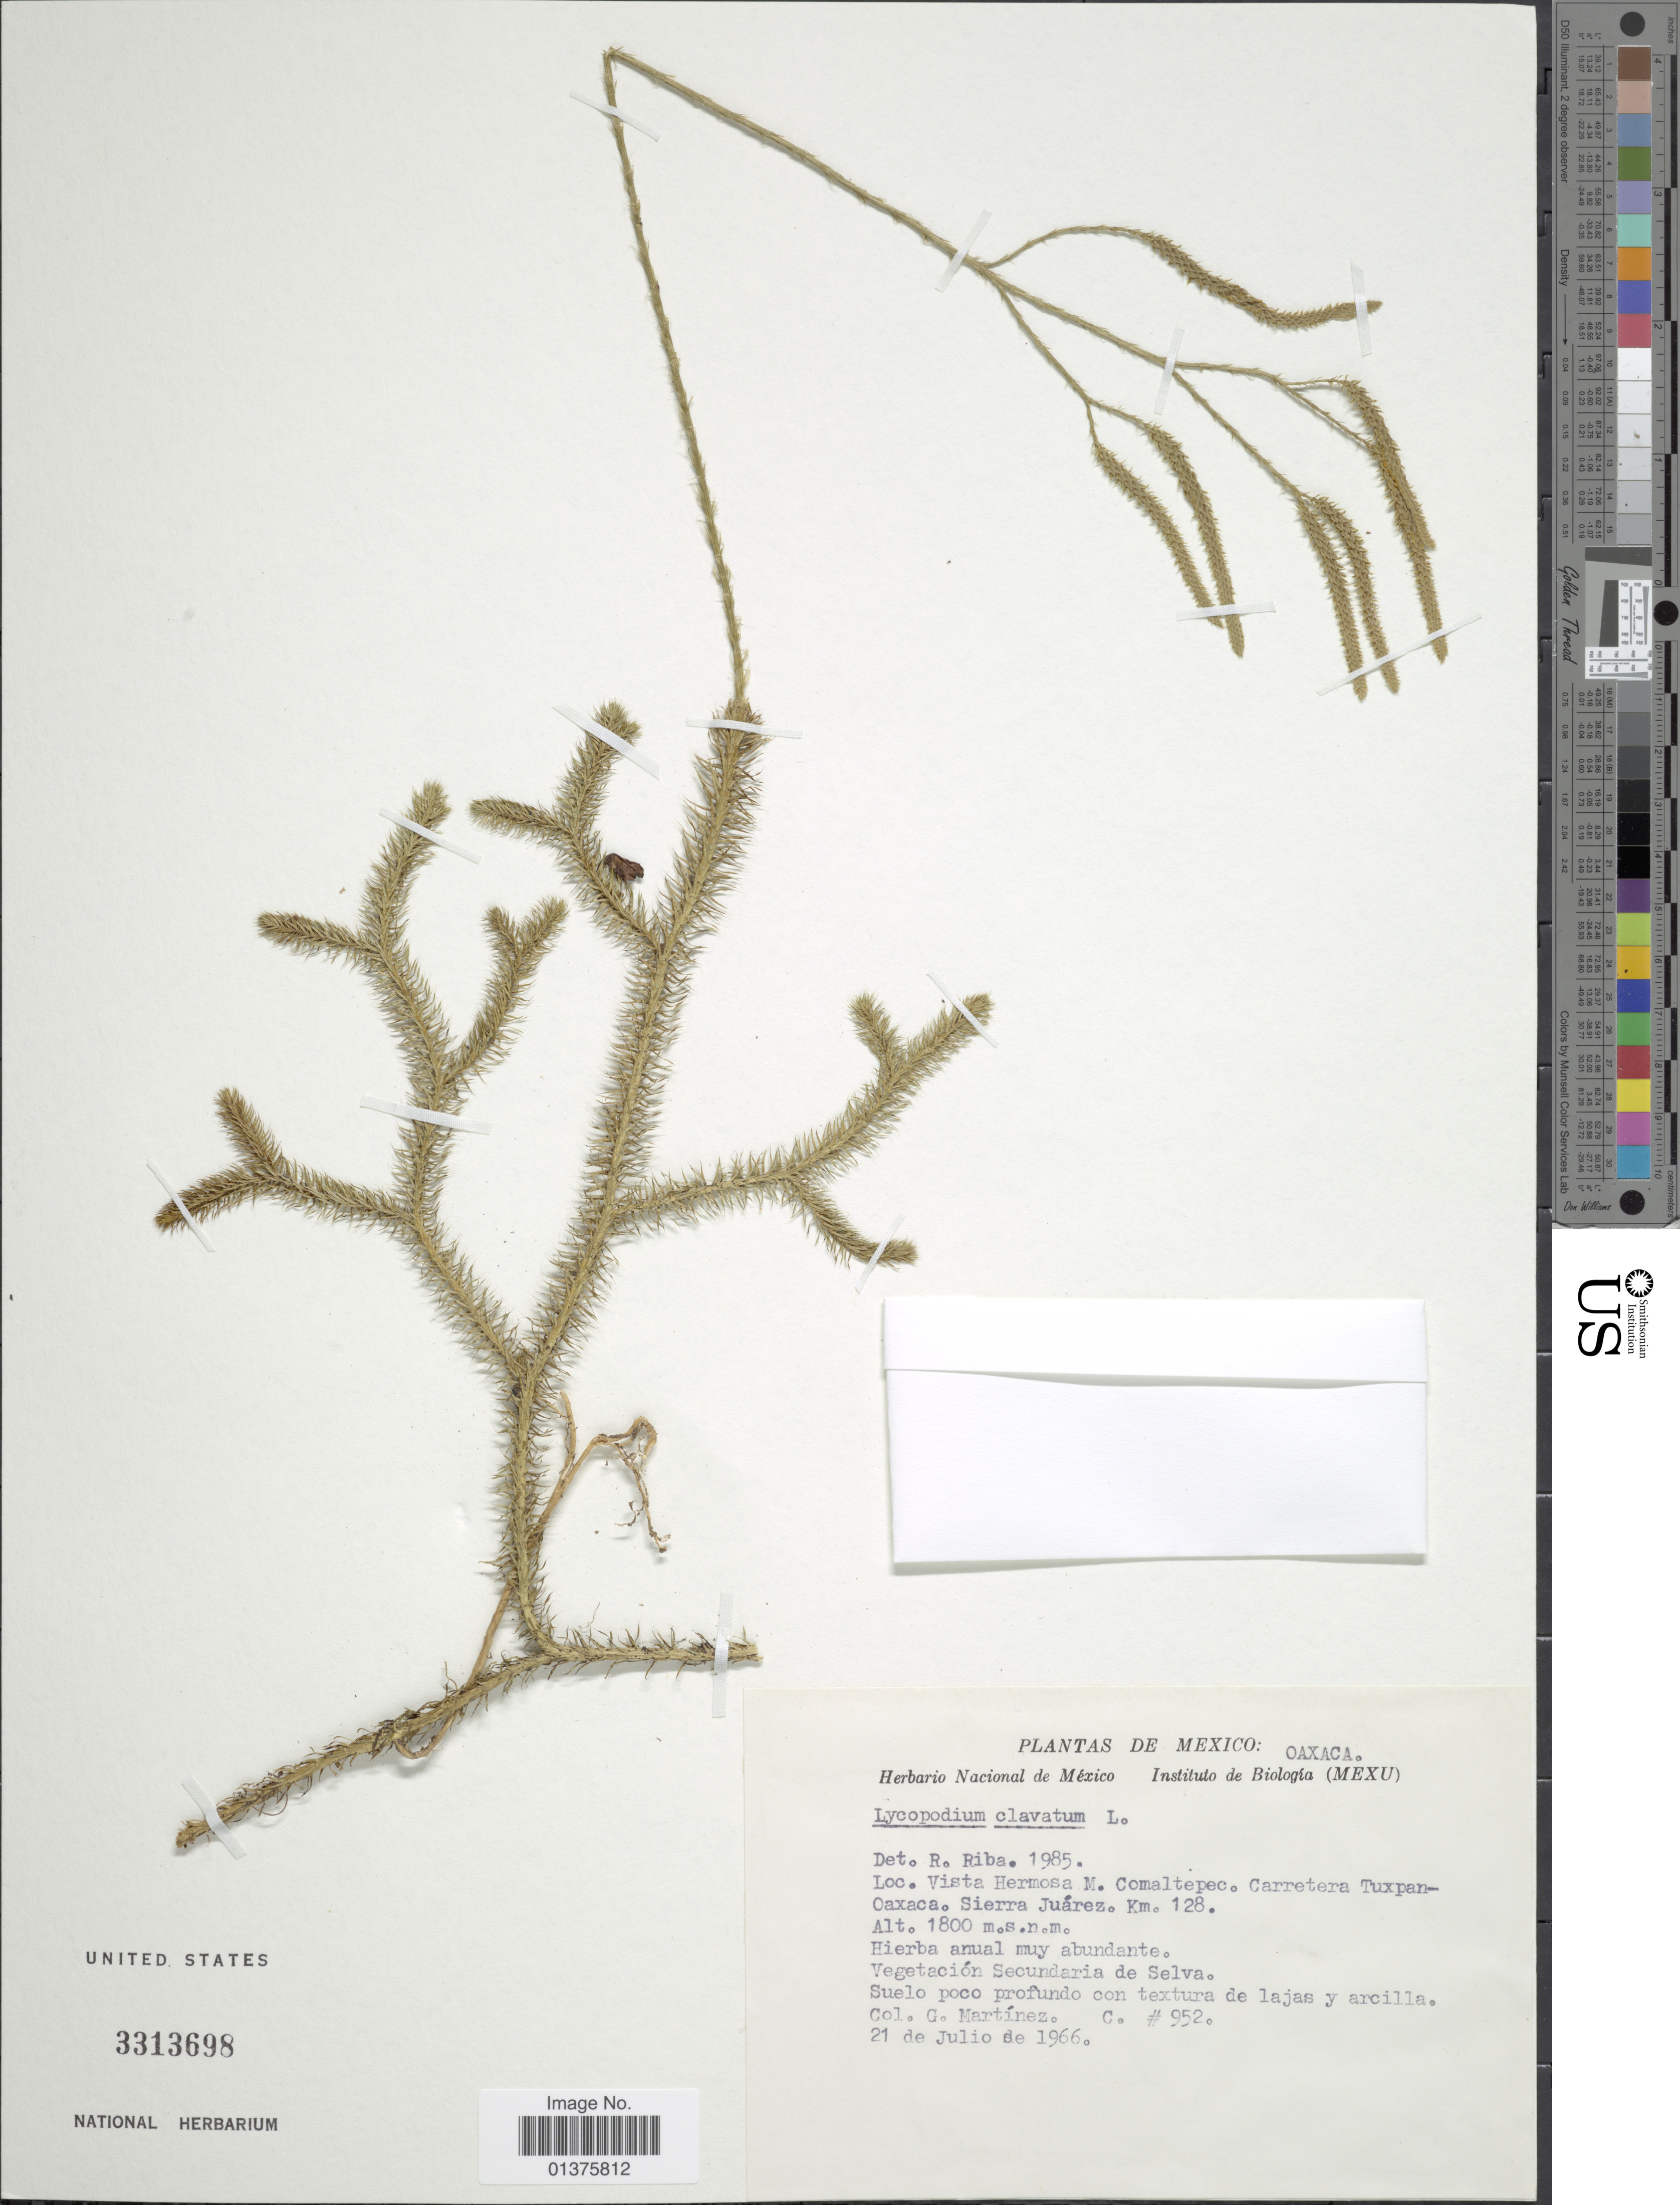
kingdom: Plantae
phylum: Tracheophyta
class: Lycopodiopsida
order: Lycopodiales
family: Lycopodiaceae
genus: Lycopodium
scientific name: Lycopodium clavatum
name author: L.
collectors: G. Martinez C.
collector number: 952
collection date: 1966-07-21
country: Mexico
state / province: Oaxaca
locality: Vista Hermosa M. Comaltepec. Carretera Tuxpan-Oaxaca Sierra Juárez km 128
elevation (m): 1800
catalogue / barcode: US 3313698